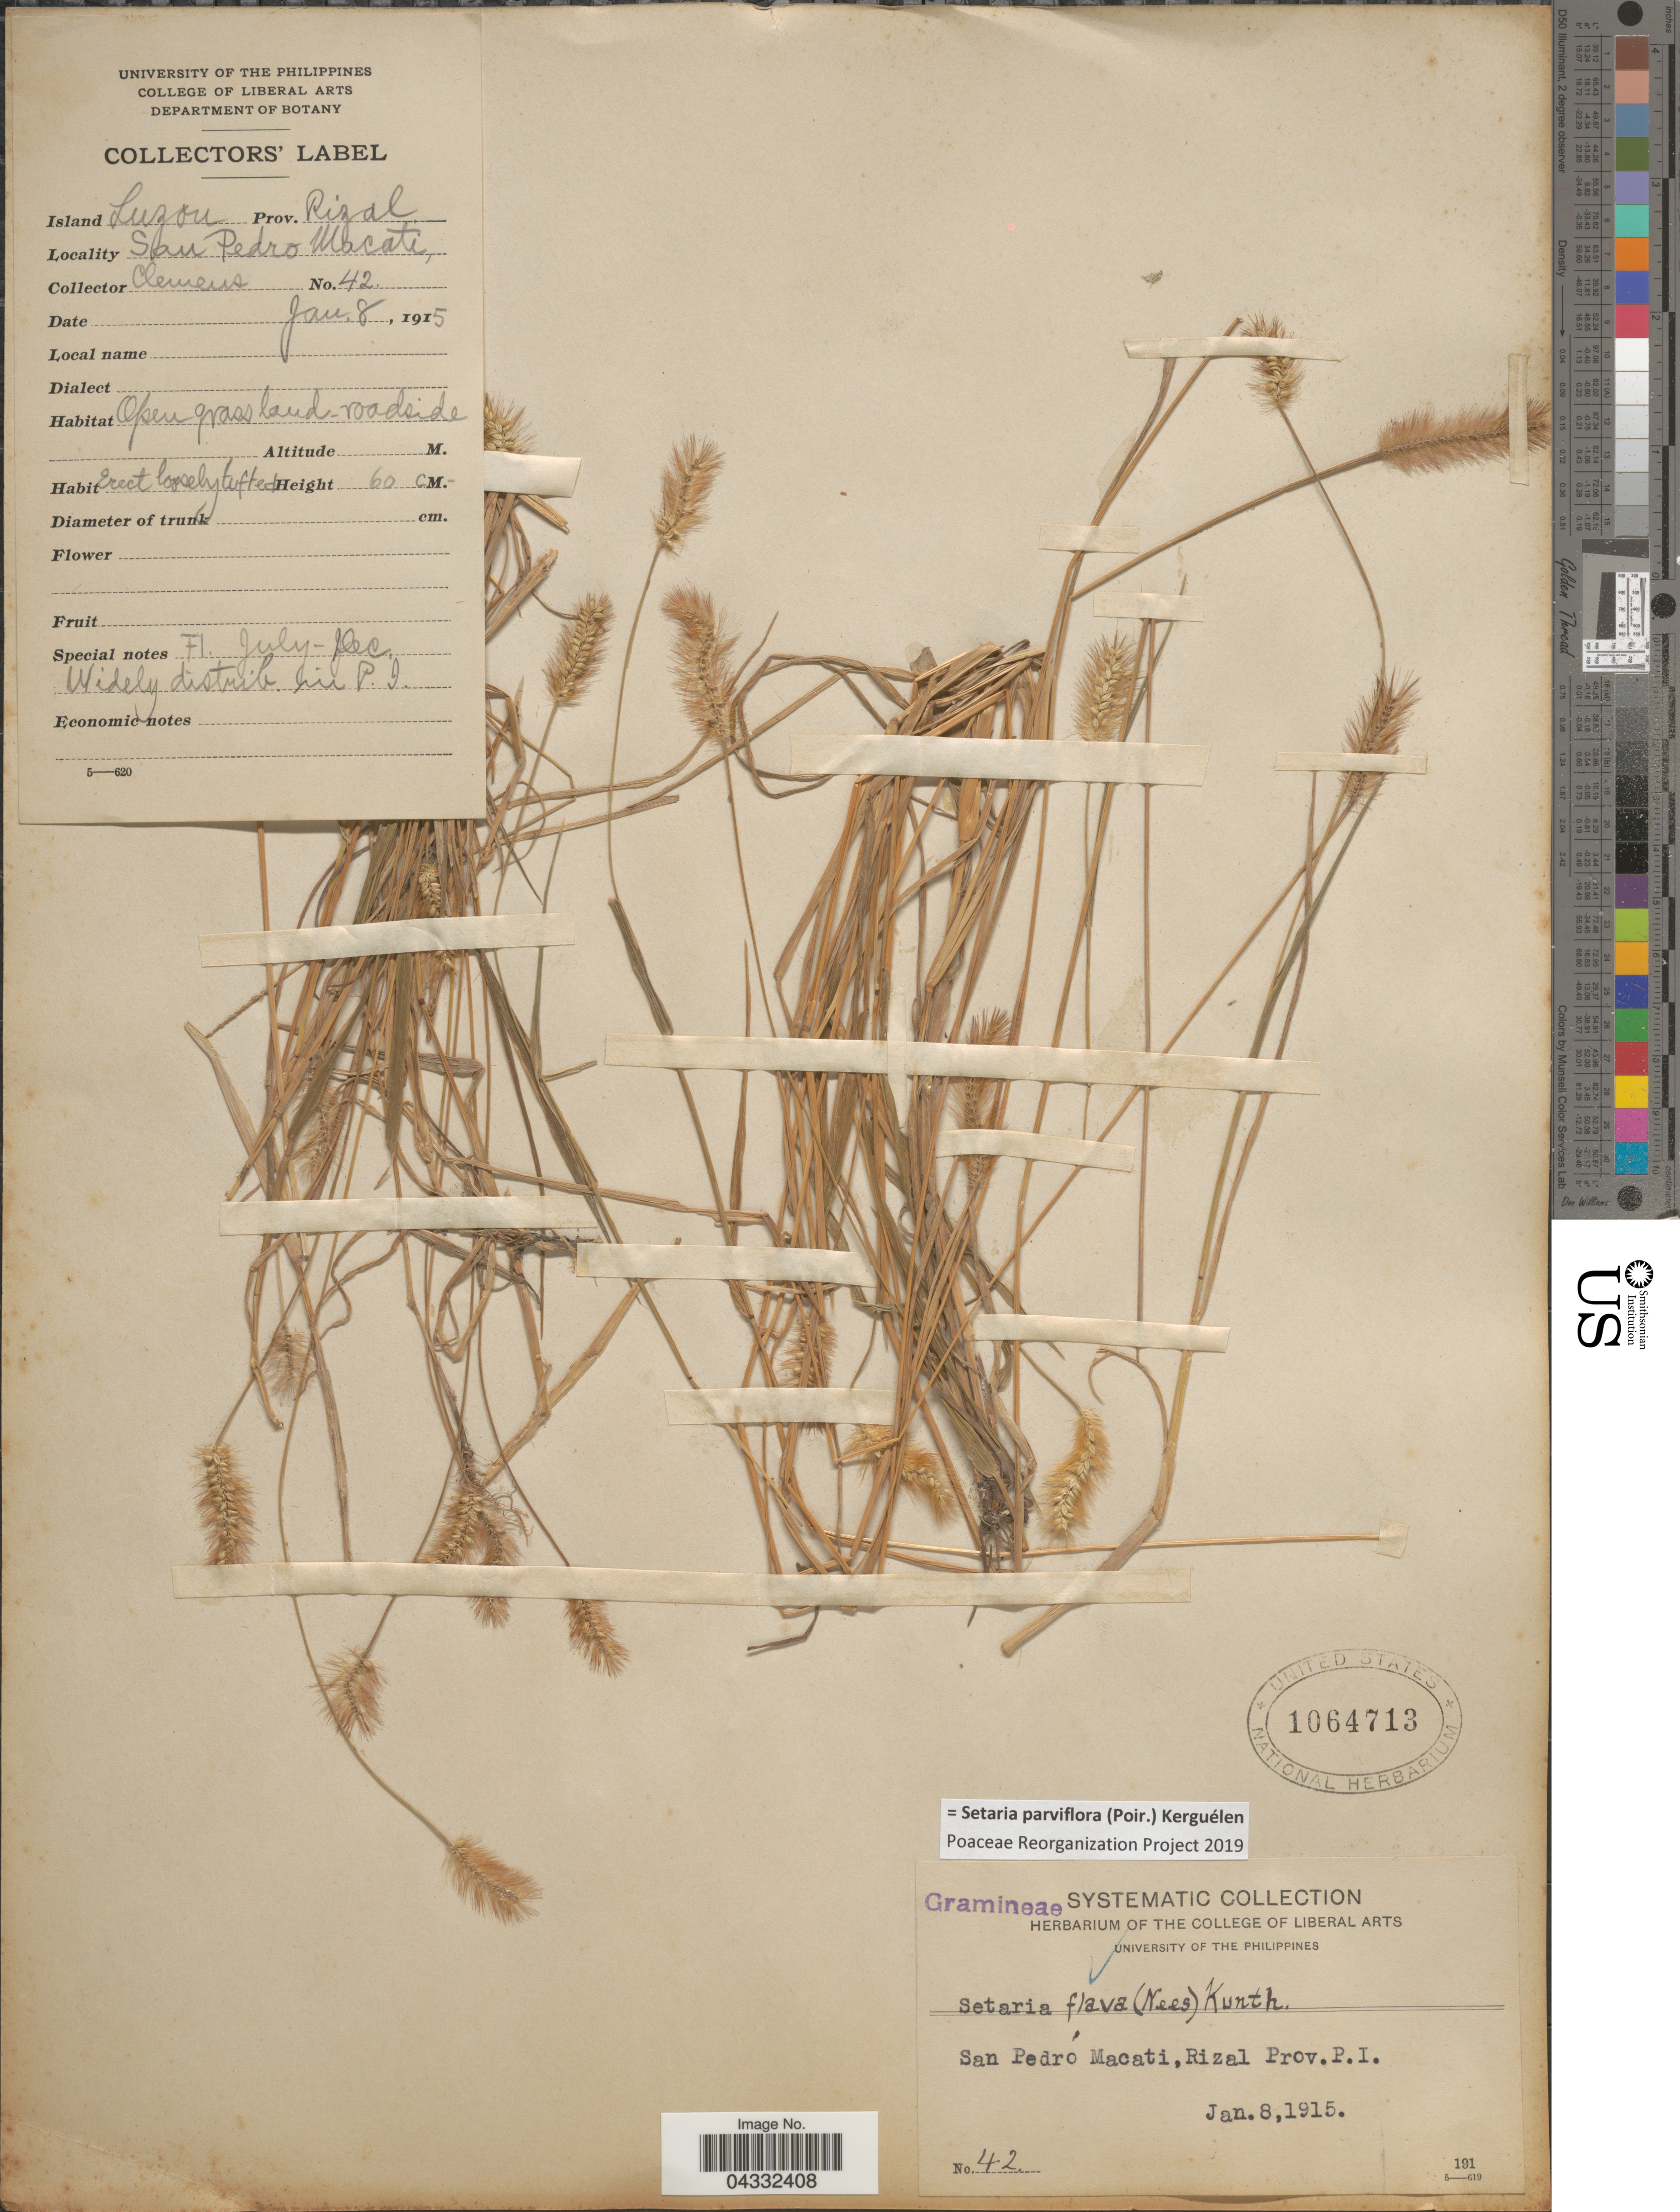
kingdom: Plantae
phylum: Tracheophyta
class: Liliopsida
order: Poales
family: Poaceae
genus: Setaria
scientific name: Setaria parviflora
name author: (Poir.) Kerguélen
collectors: -. Clemens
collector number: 42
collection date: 1915-01-08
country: Philippines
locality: Island Luzon. Prov. Rizal. San Pedro Macati. P.I.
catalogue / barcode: US 1064713